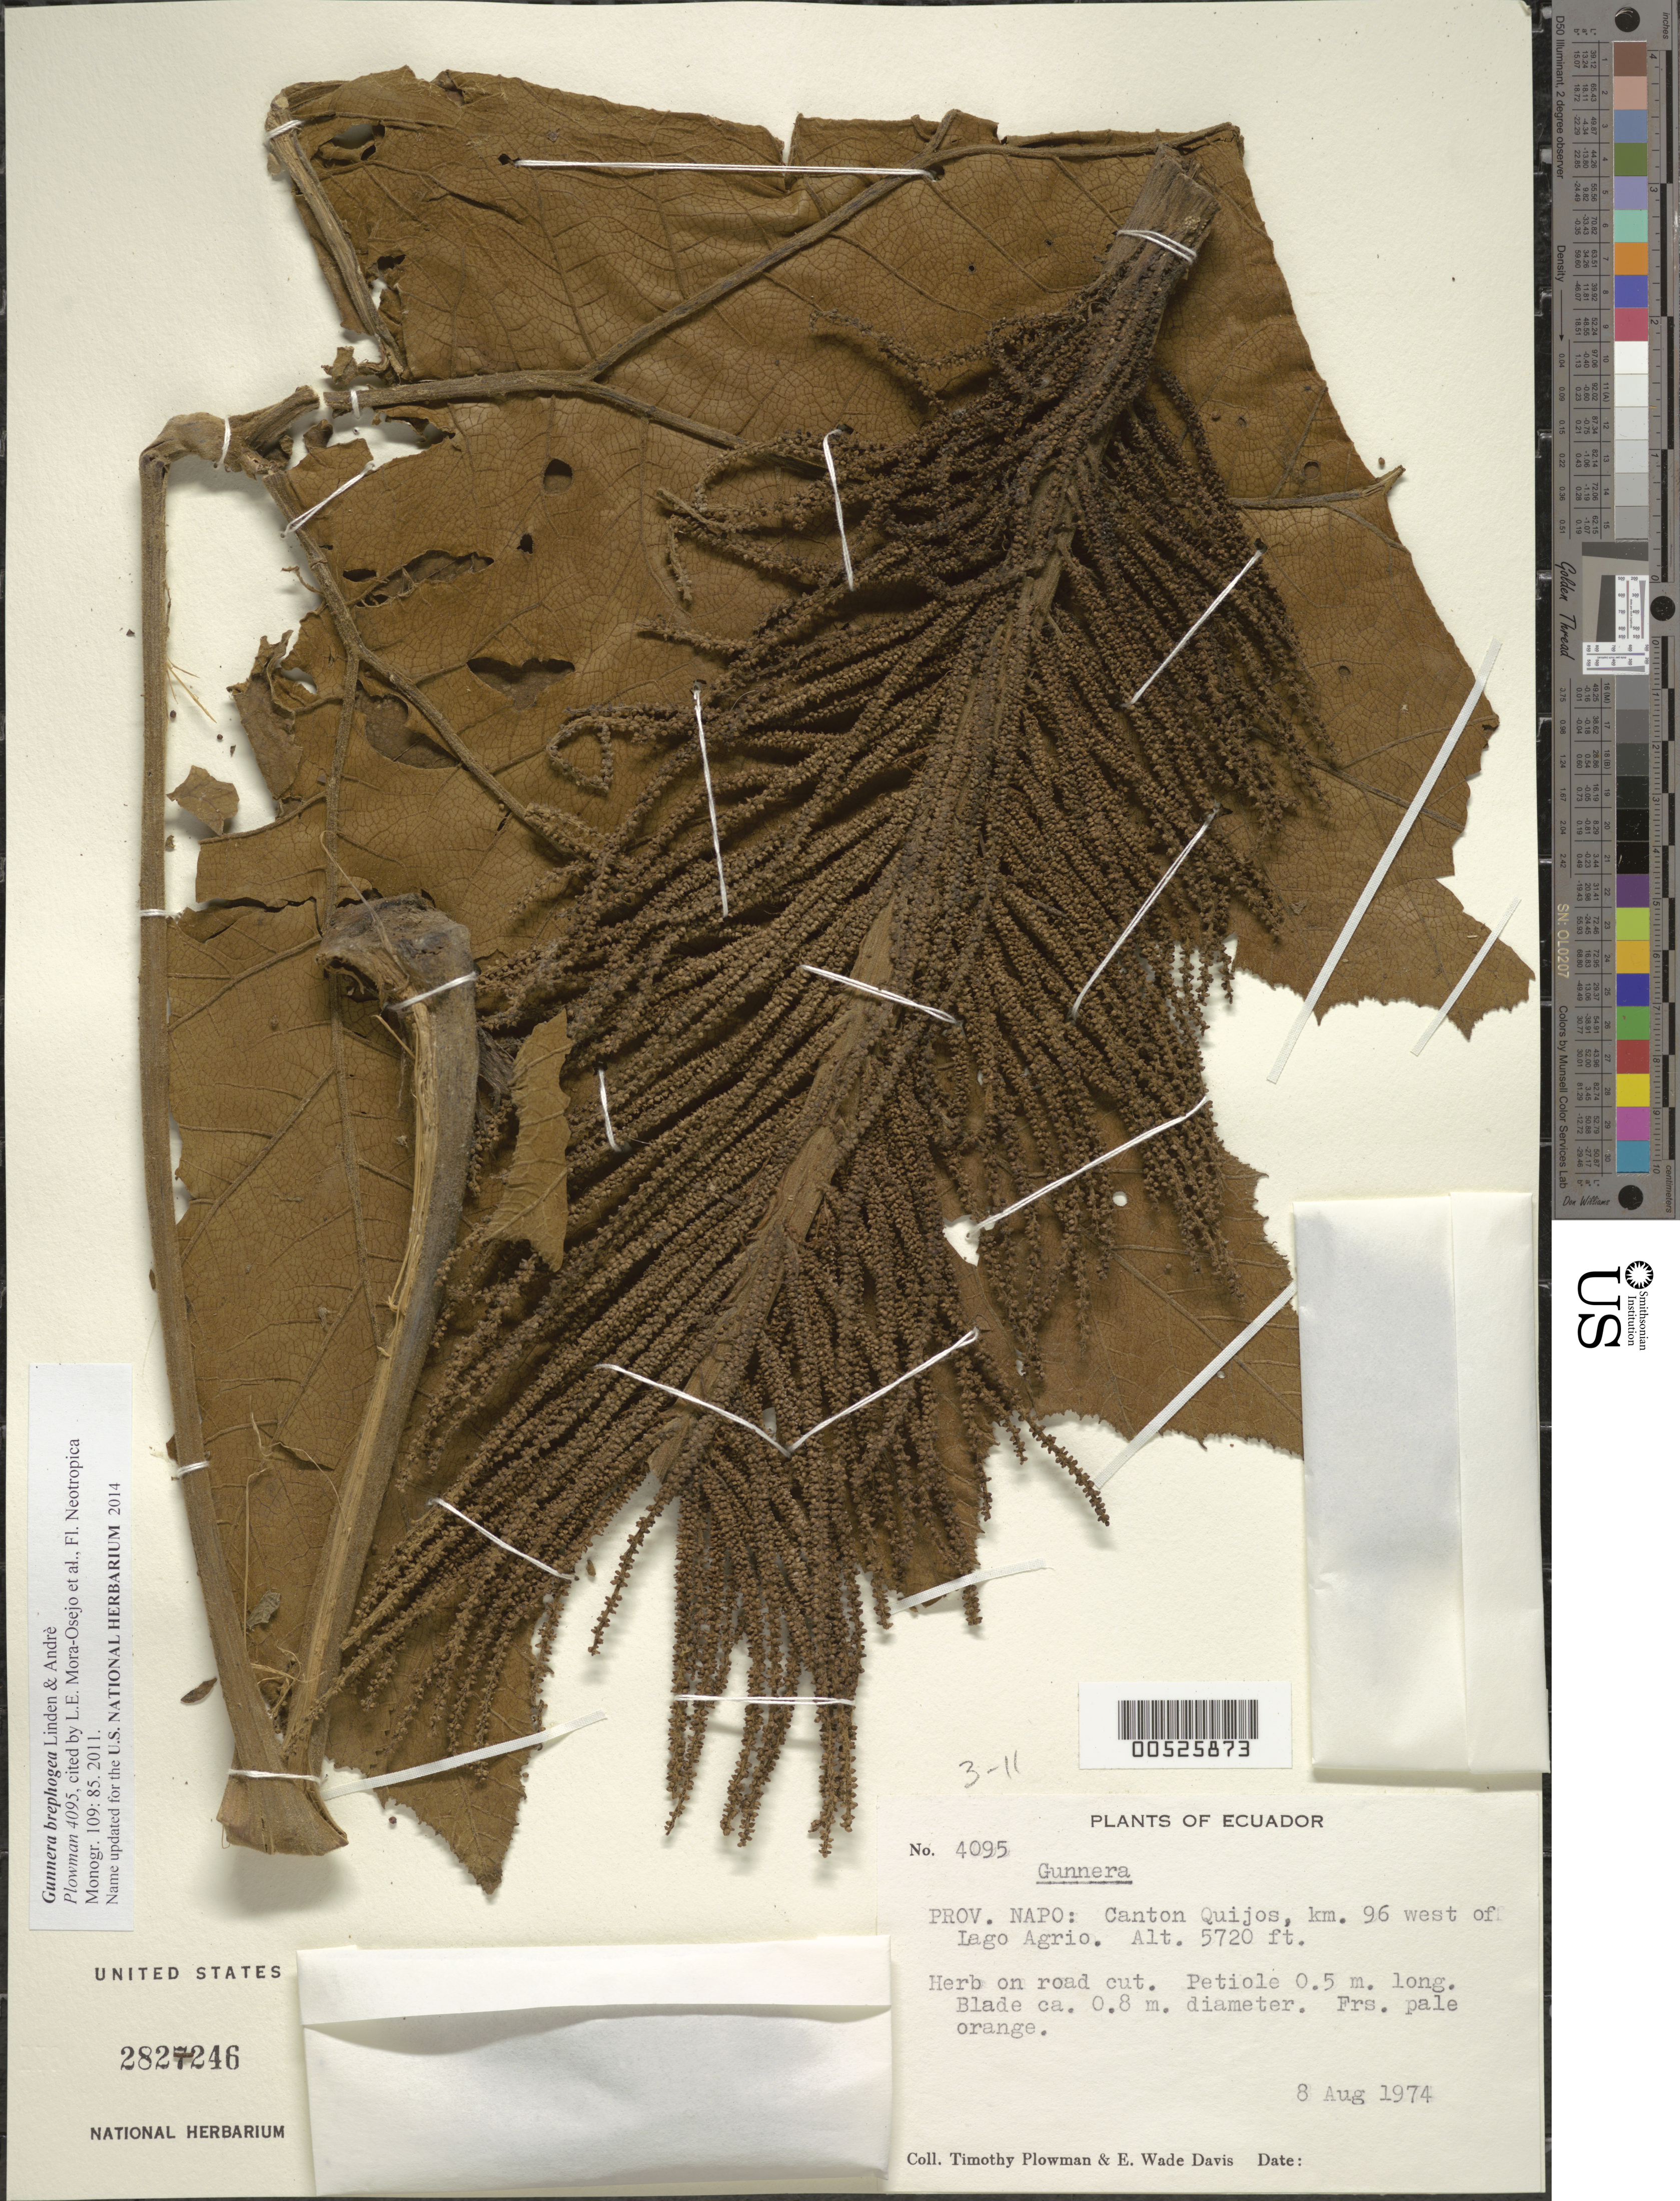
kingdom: Plantae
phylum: Tracheophyta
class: Magnoliopsida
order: Gunnerales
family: Gunneraceae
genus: Gunnera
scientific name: Gunnera brephogea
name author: B.L. Linden & André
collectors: T. Plowman & E. W. Davis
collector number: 4095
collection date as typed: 08 Aug 1974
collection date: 1974-08-08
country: Ecuador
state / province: Napo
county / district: Quijos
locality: Km 96 W ofLago AgRio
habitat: on road cut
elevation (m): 1743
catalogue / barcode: US 2827246